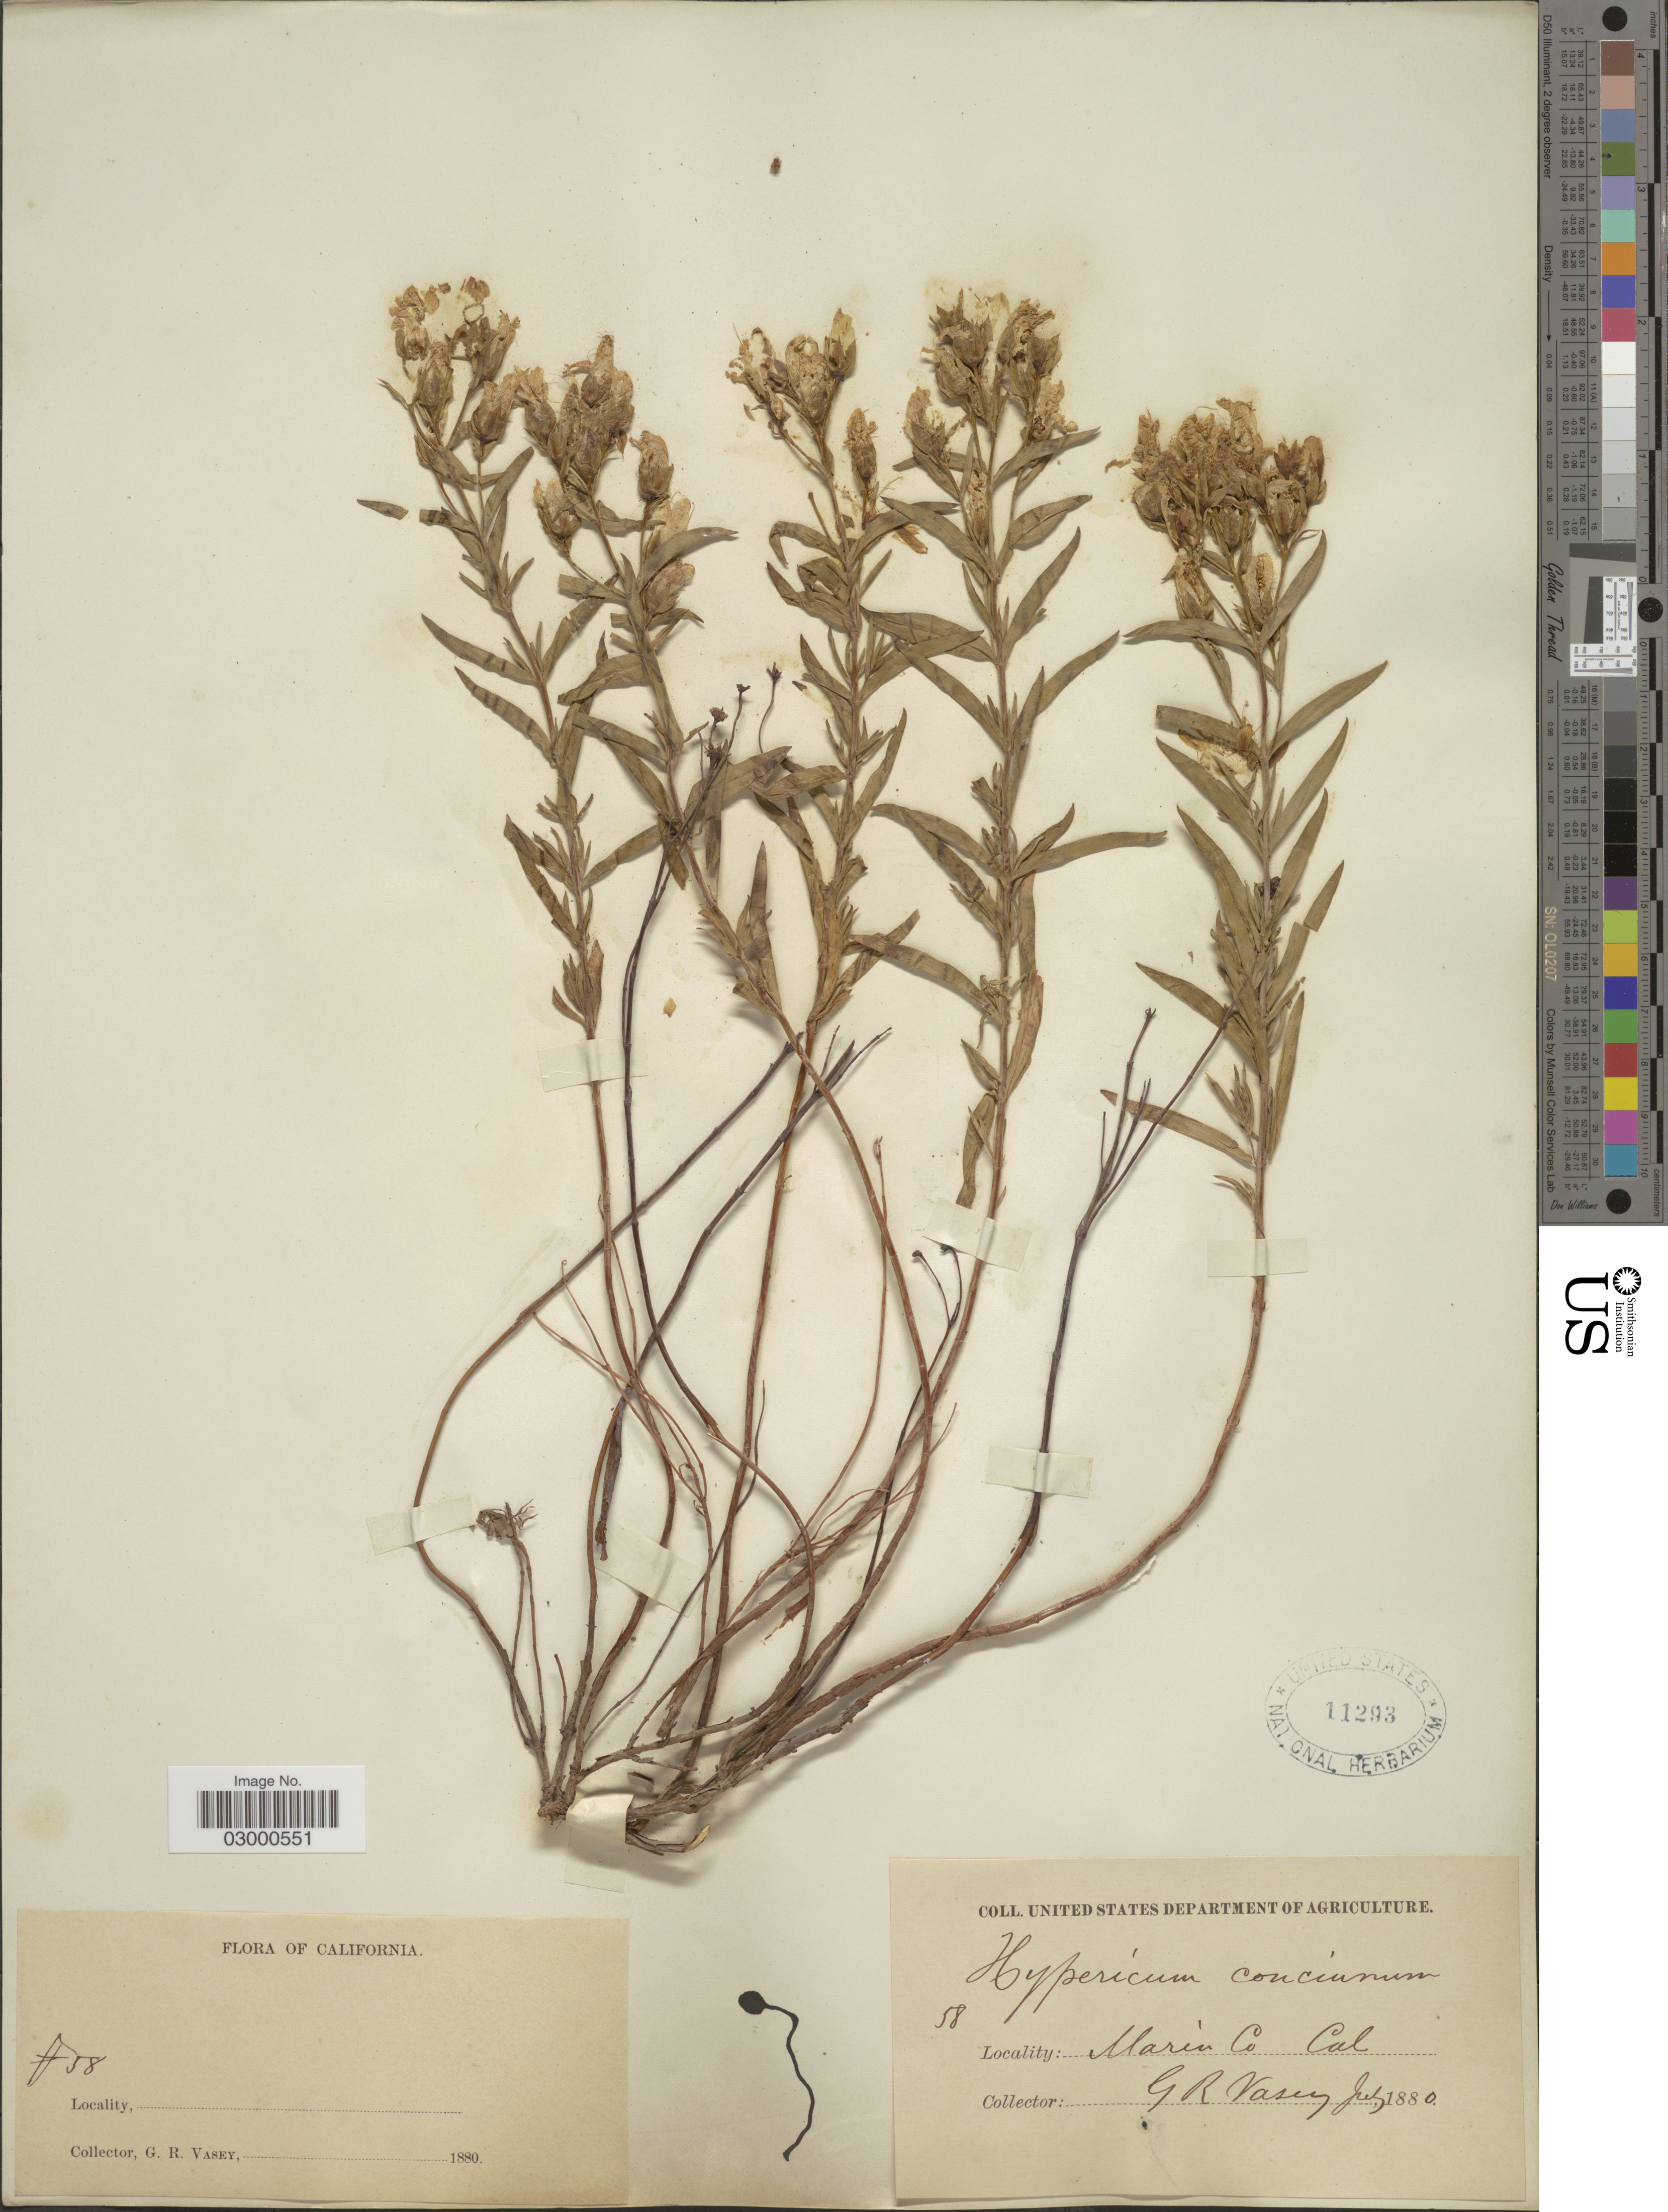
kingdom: Plantae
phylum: Tracheophyta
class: Magnoliopsida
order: Malpighiales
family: Hypericaceae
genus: Hypericum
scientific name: Hypericum concinnum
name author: Benth.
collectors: G. R. Vasey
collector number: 58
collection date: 1880-07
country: United States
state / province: California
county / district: Marin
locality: Marin Co.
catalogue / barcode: US 11293